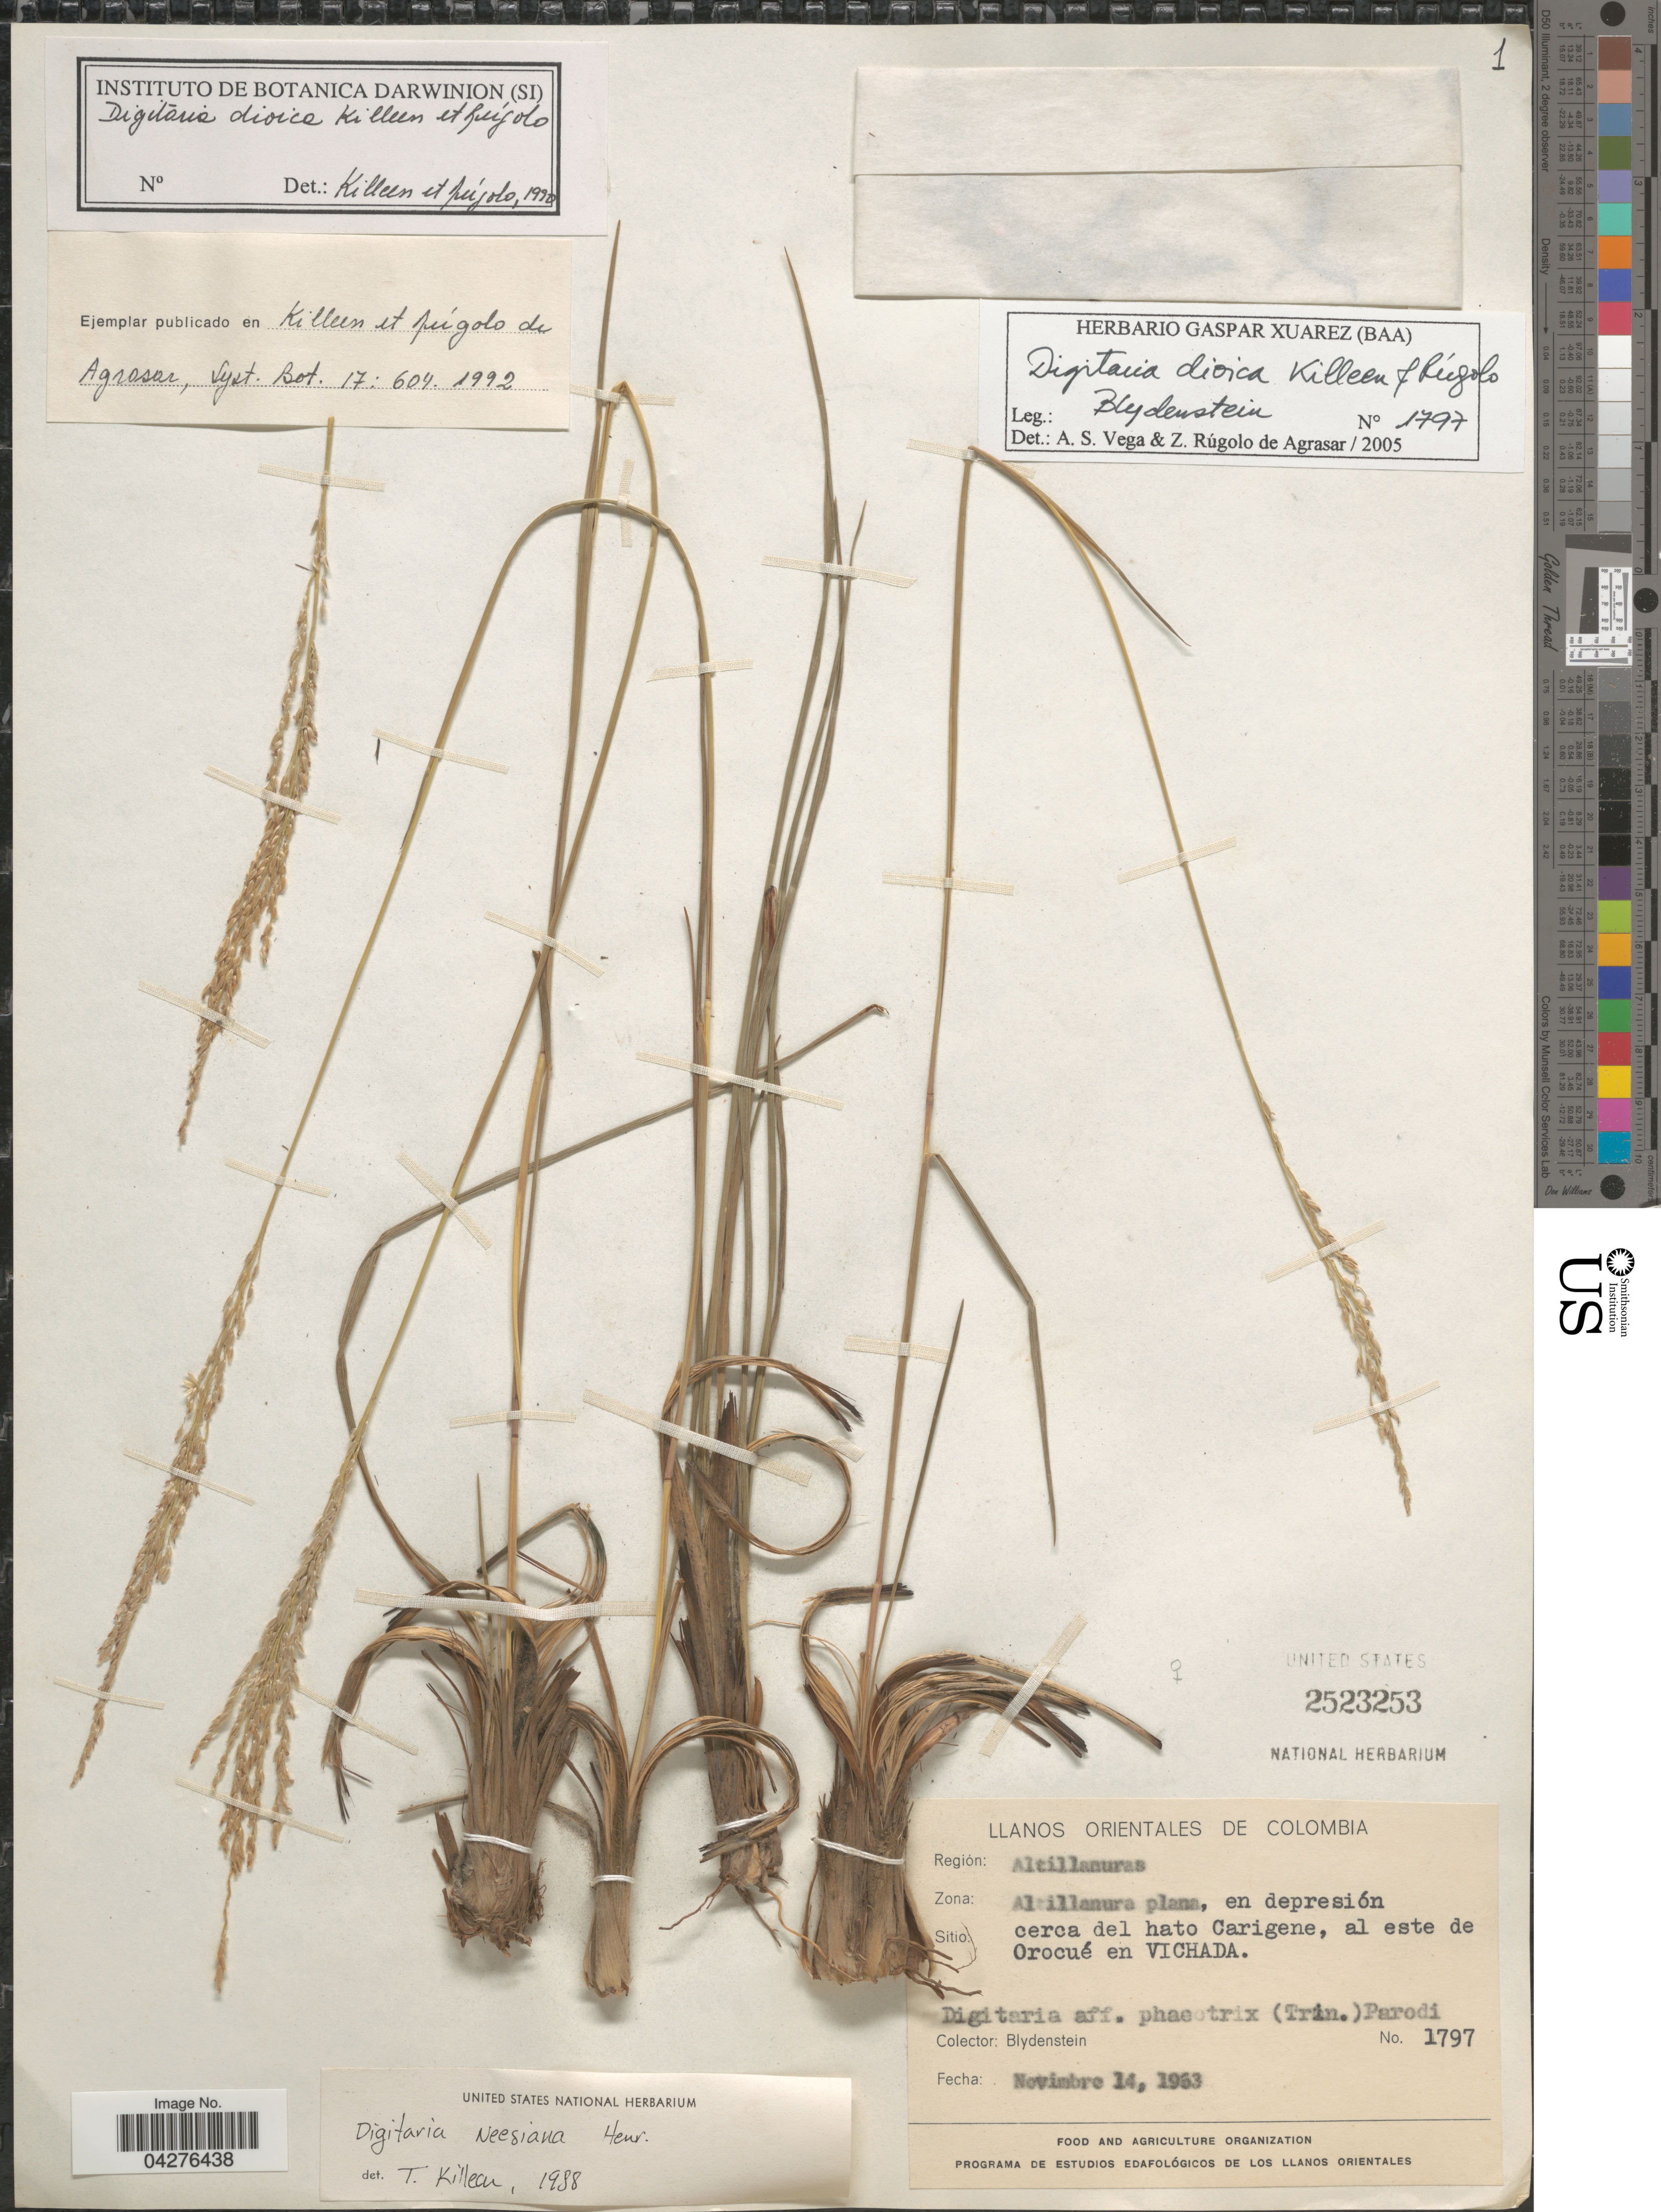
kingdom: Plantae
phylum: Tracheophyta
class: Liliopsida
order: Poales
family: Poaceae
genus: Digitaria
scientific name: Digitaria dioica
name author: T. Killeen & Rúgolo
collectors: Blydenstein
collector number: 1797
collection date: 1963-11-14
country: Colombia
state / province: Vichada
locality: Llanos Orientales. Región: Altillanuras. Zona: Altillanura plana, en depresión cerca del hato Carigene, al este de Orocué en Vichada.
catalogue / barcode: US 2523253